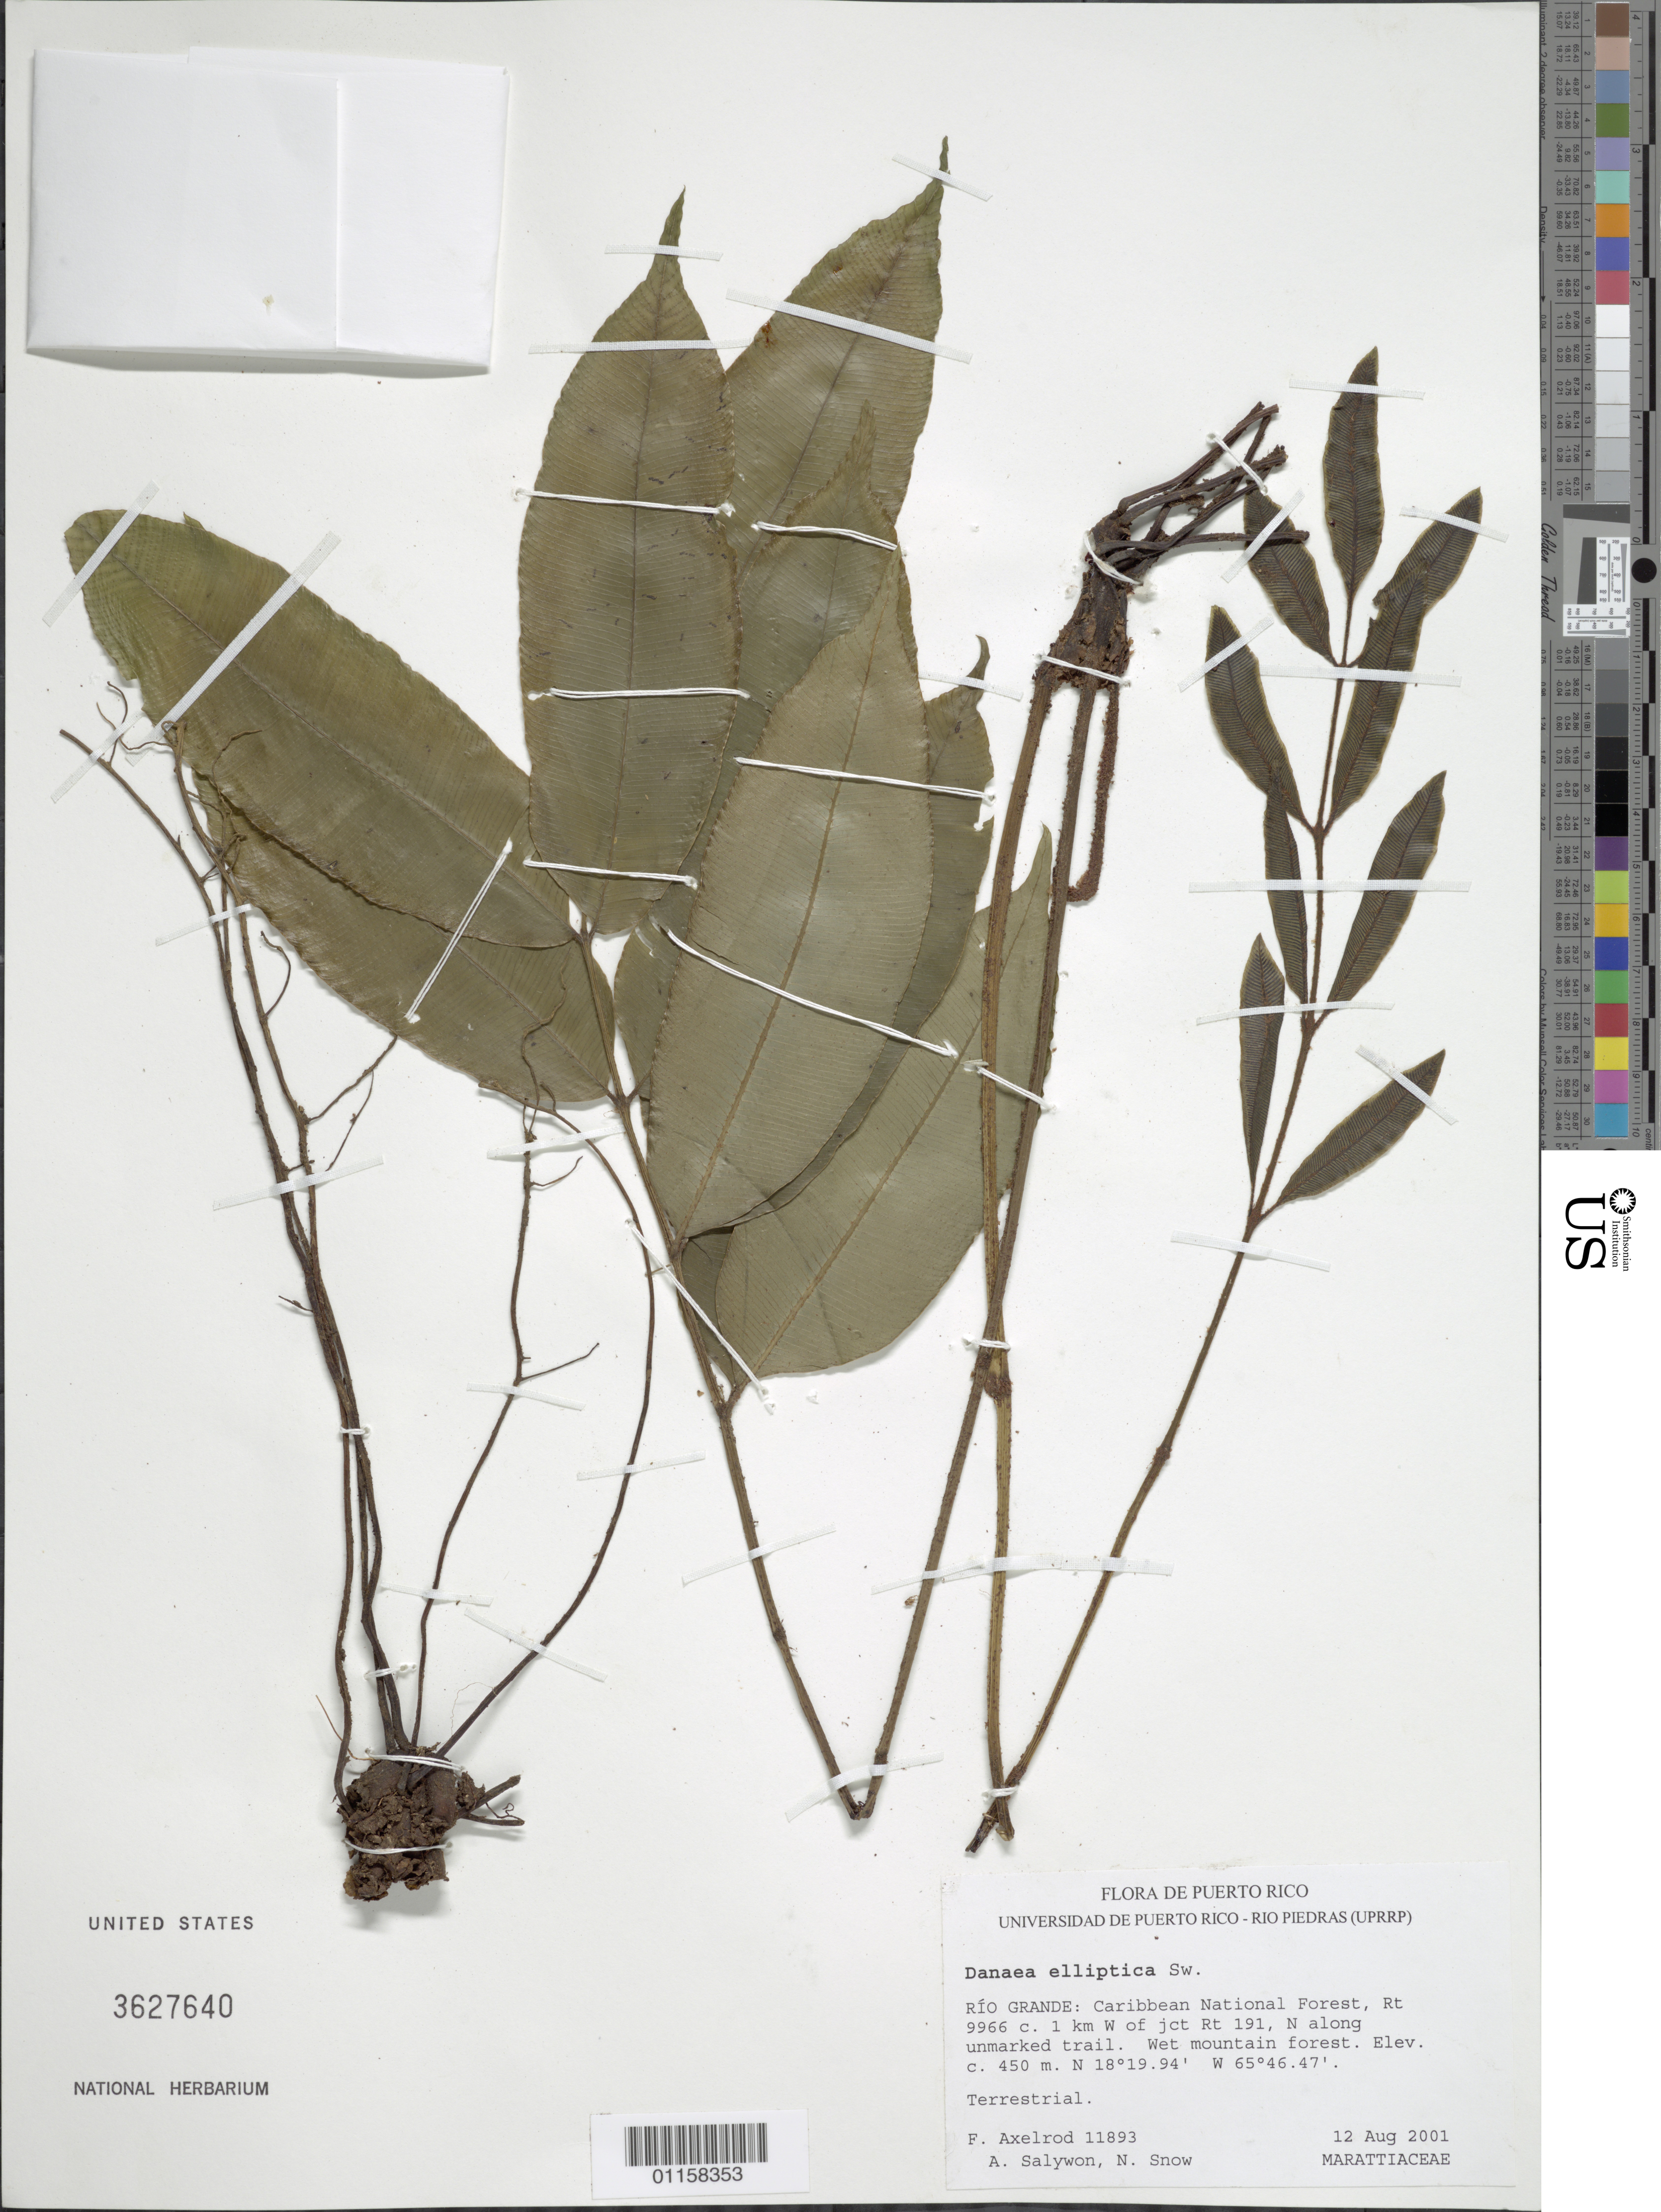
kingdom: Plantae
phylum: Tracheophyta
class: Polypodiopsida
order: Marattiales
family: Marattiaceae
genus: Danaea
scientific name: Danaea elliptica subsp. elliptica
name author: Sm.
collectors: F. S. Axelrod, A. M. Salywon & N. Snow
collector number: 11893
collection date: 2001-08-12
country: Puerto Rico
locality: Río Grande; Caribbean National Forest, Rt. 9966, about 1 km W of junction Rt. 191, N along unmarked trail.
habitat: Wet mountain forest.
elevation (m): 450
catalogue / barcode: US 3627640